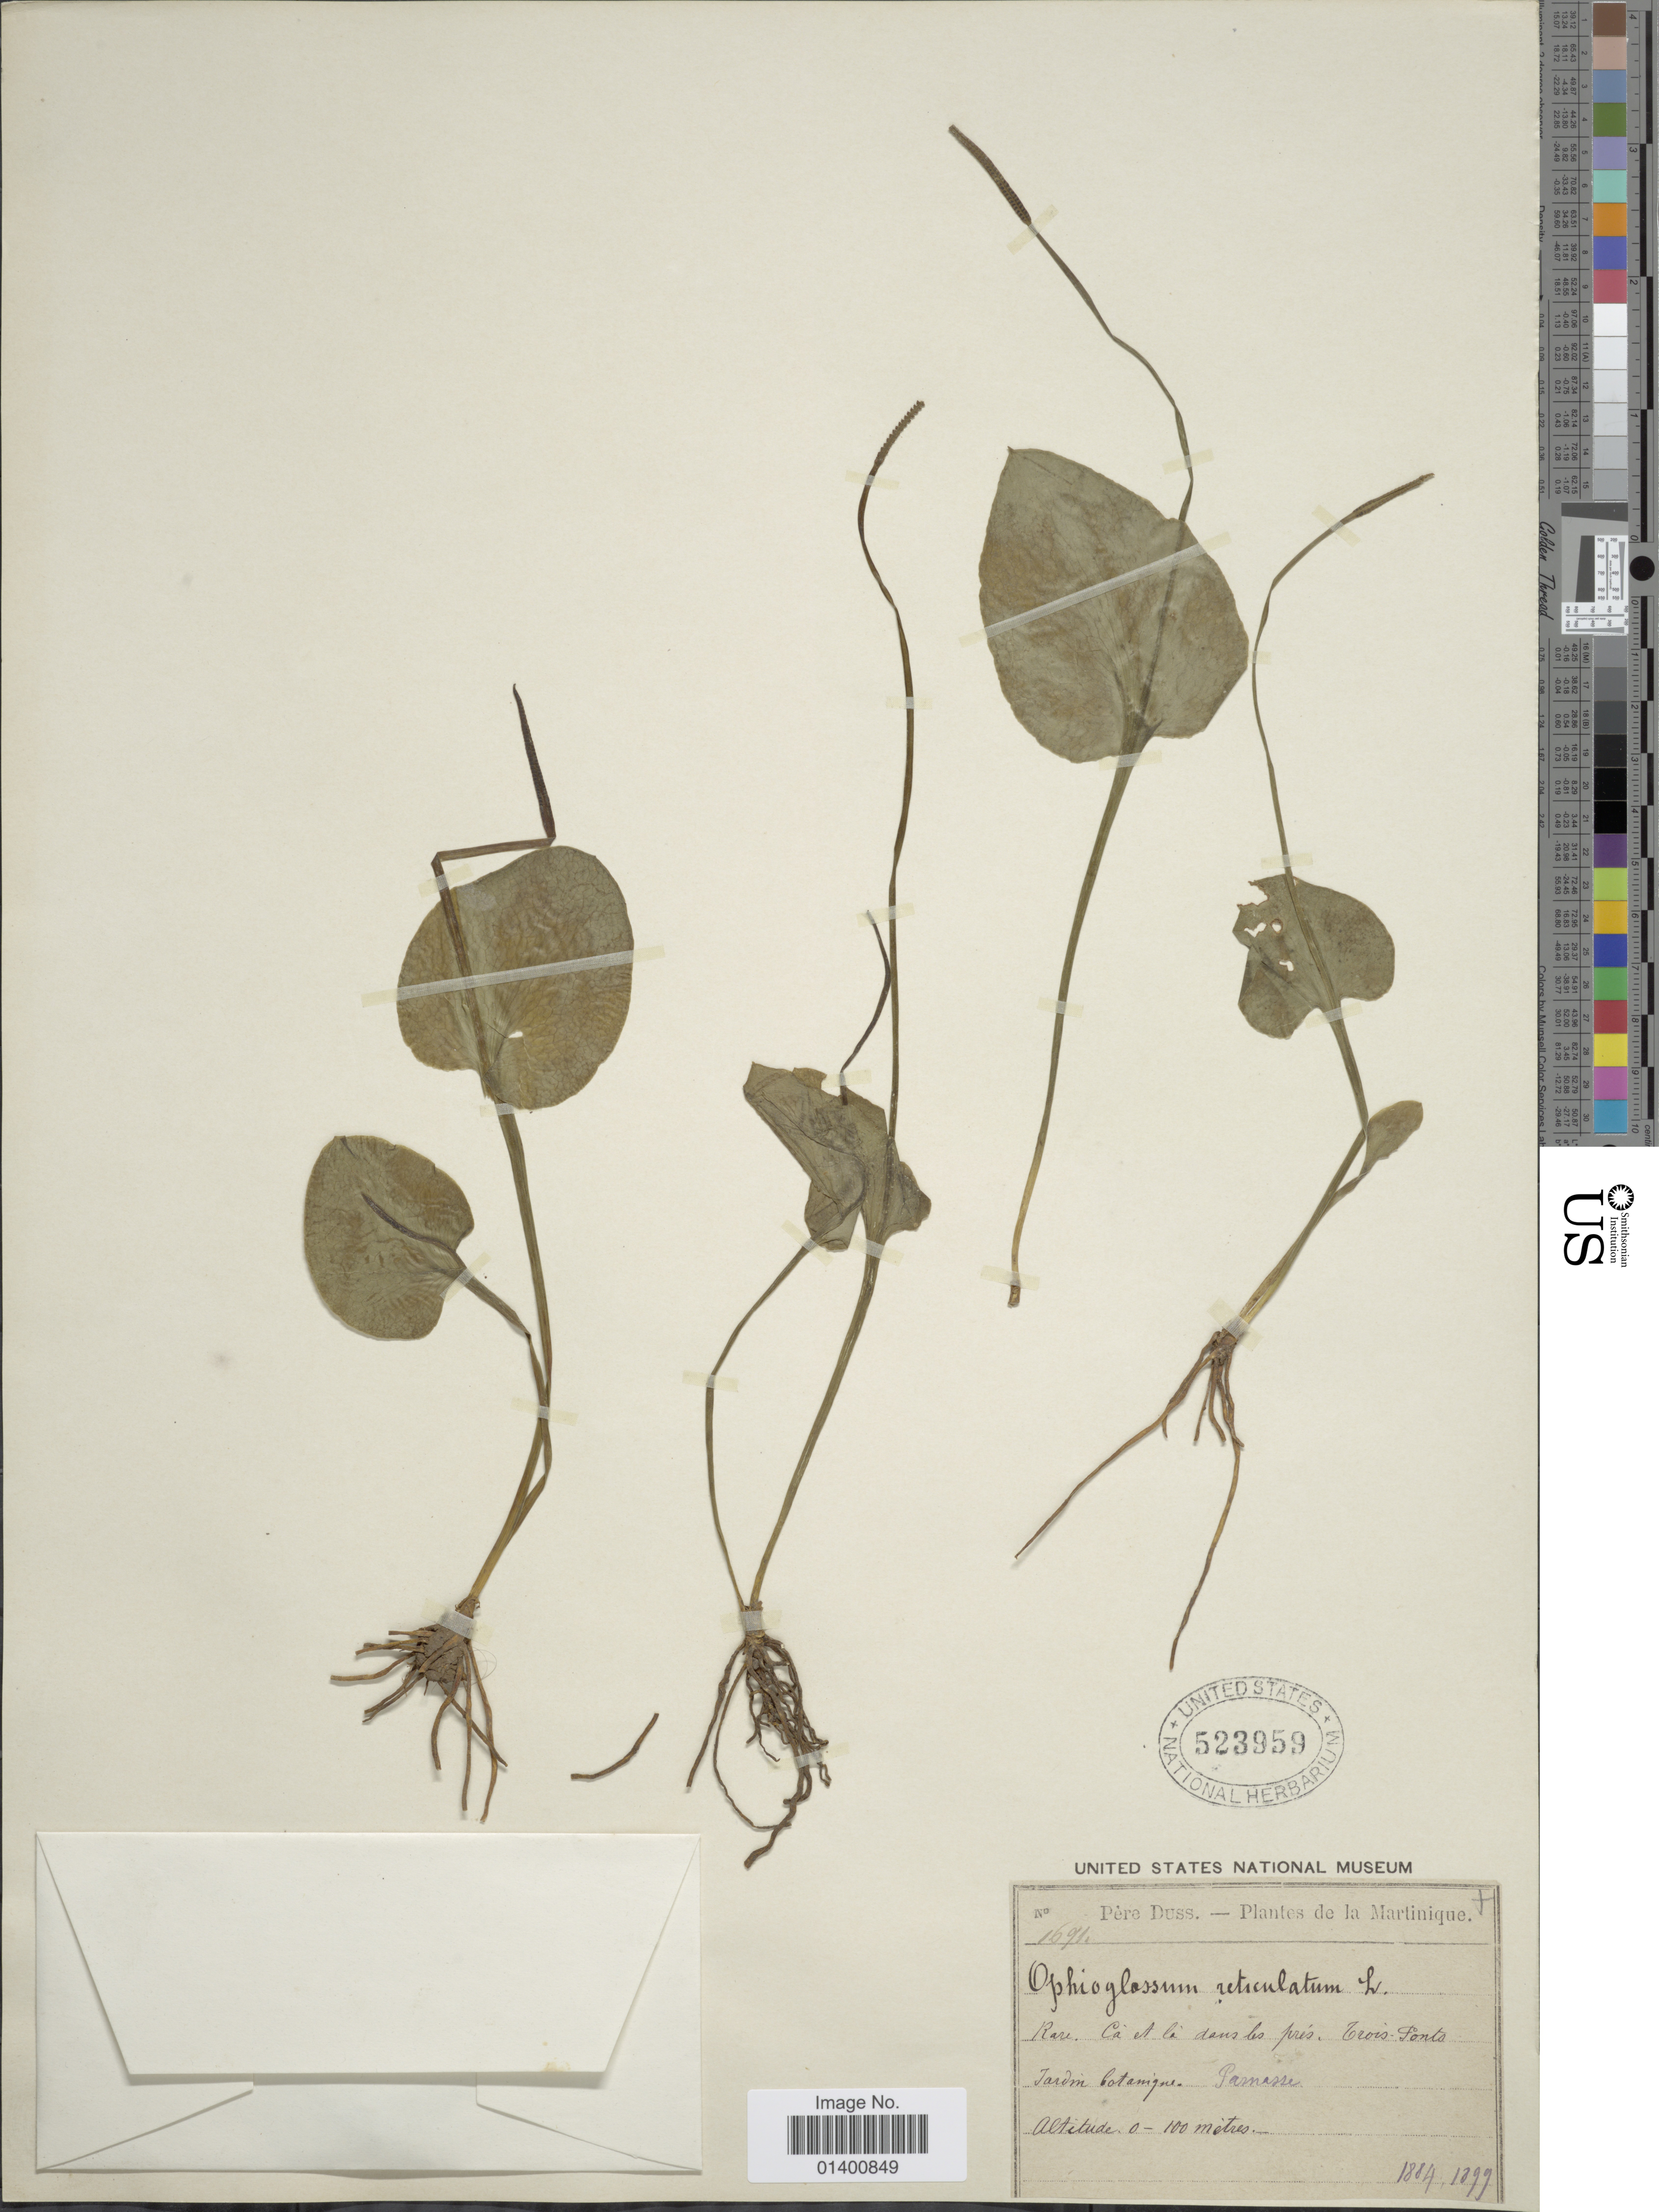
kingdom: Plantae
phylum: Tracheophyta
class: Polypodiopsida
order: Ophioglossales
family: Ophioglossaceae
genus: Ophioglossum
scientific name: Ophioglossum reticulatum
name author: L.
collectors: Père Duss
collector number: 1691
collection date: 1884/1899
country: Martinique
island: Martinique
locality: Trois-Ponts. Parnasse.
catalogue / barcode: US 523959